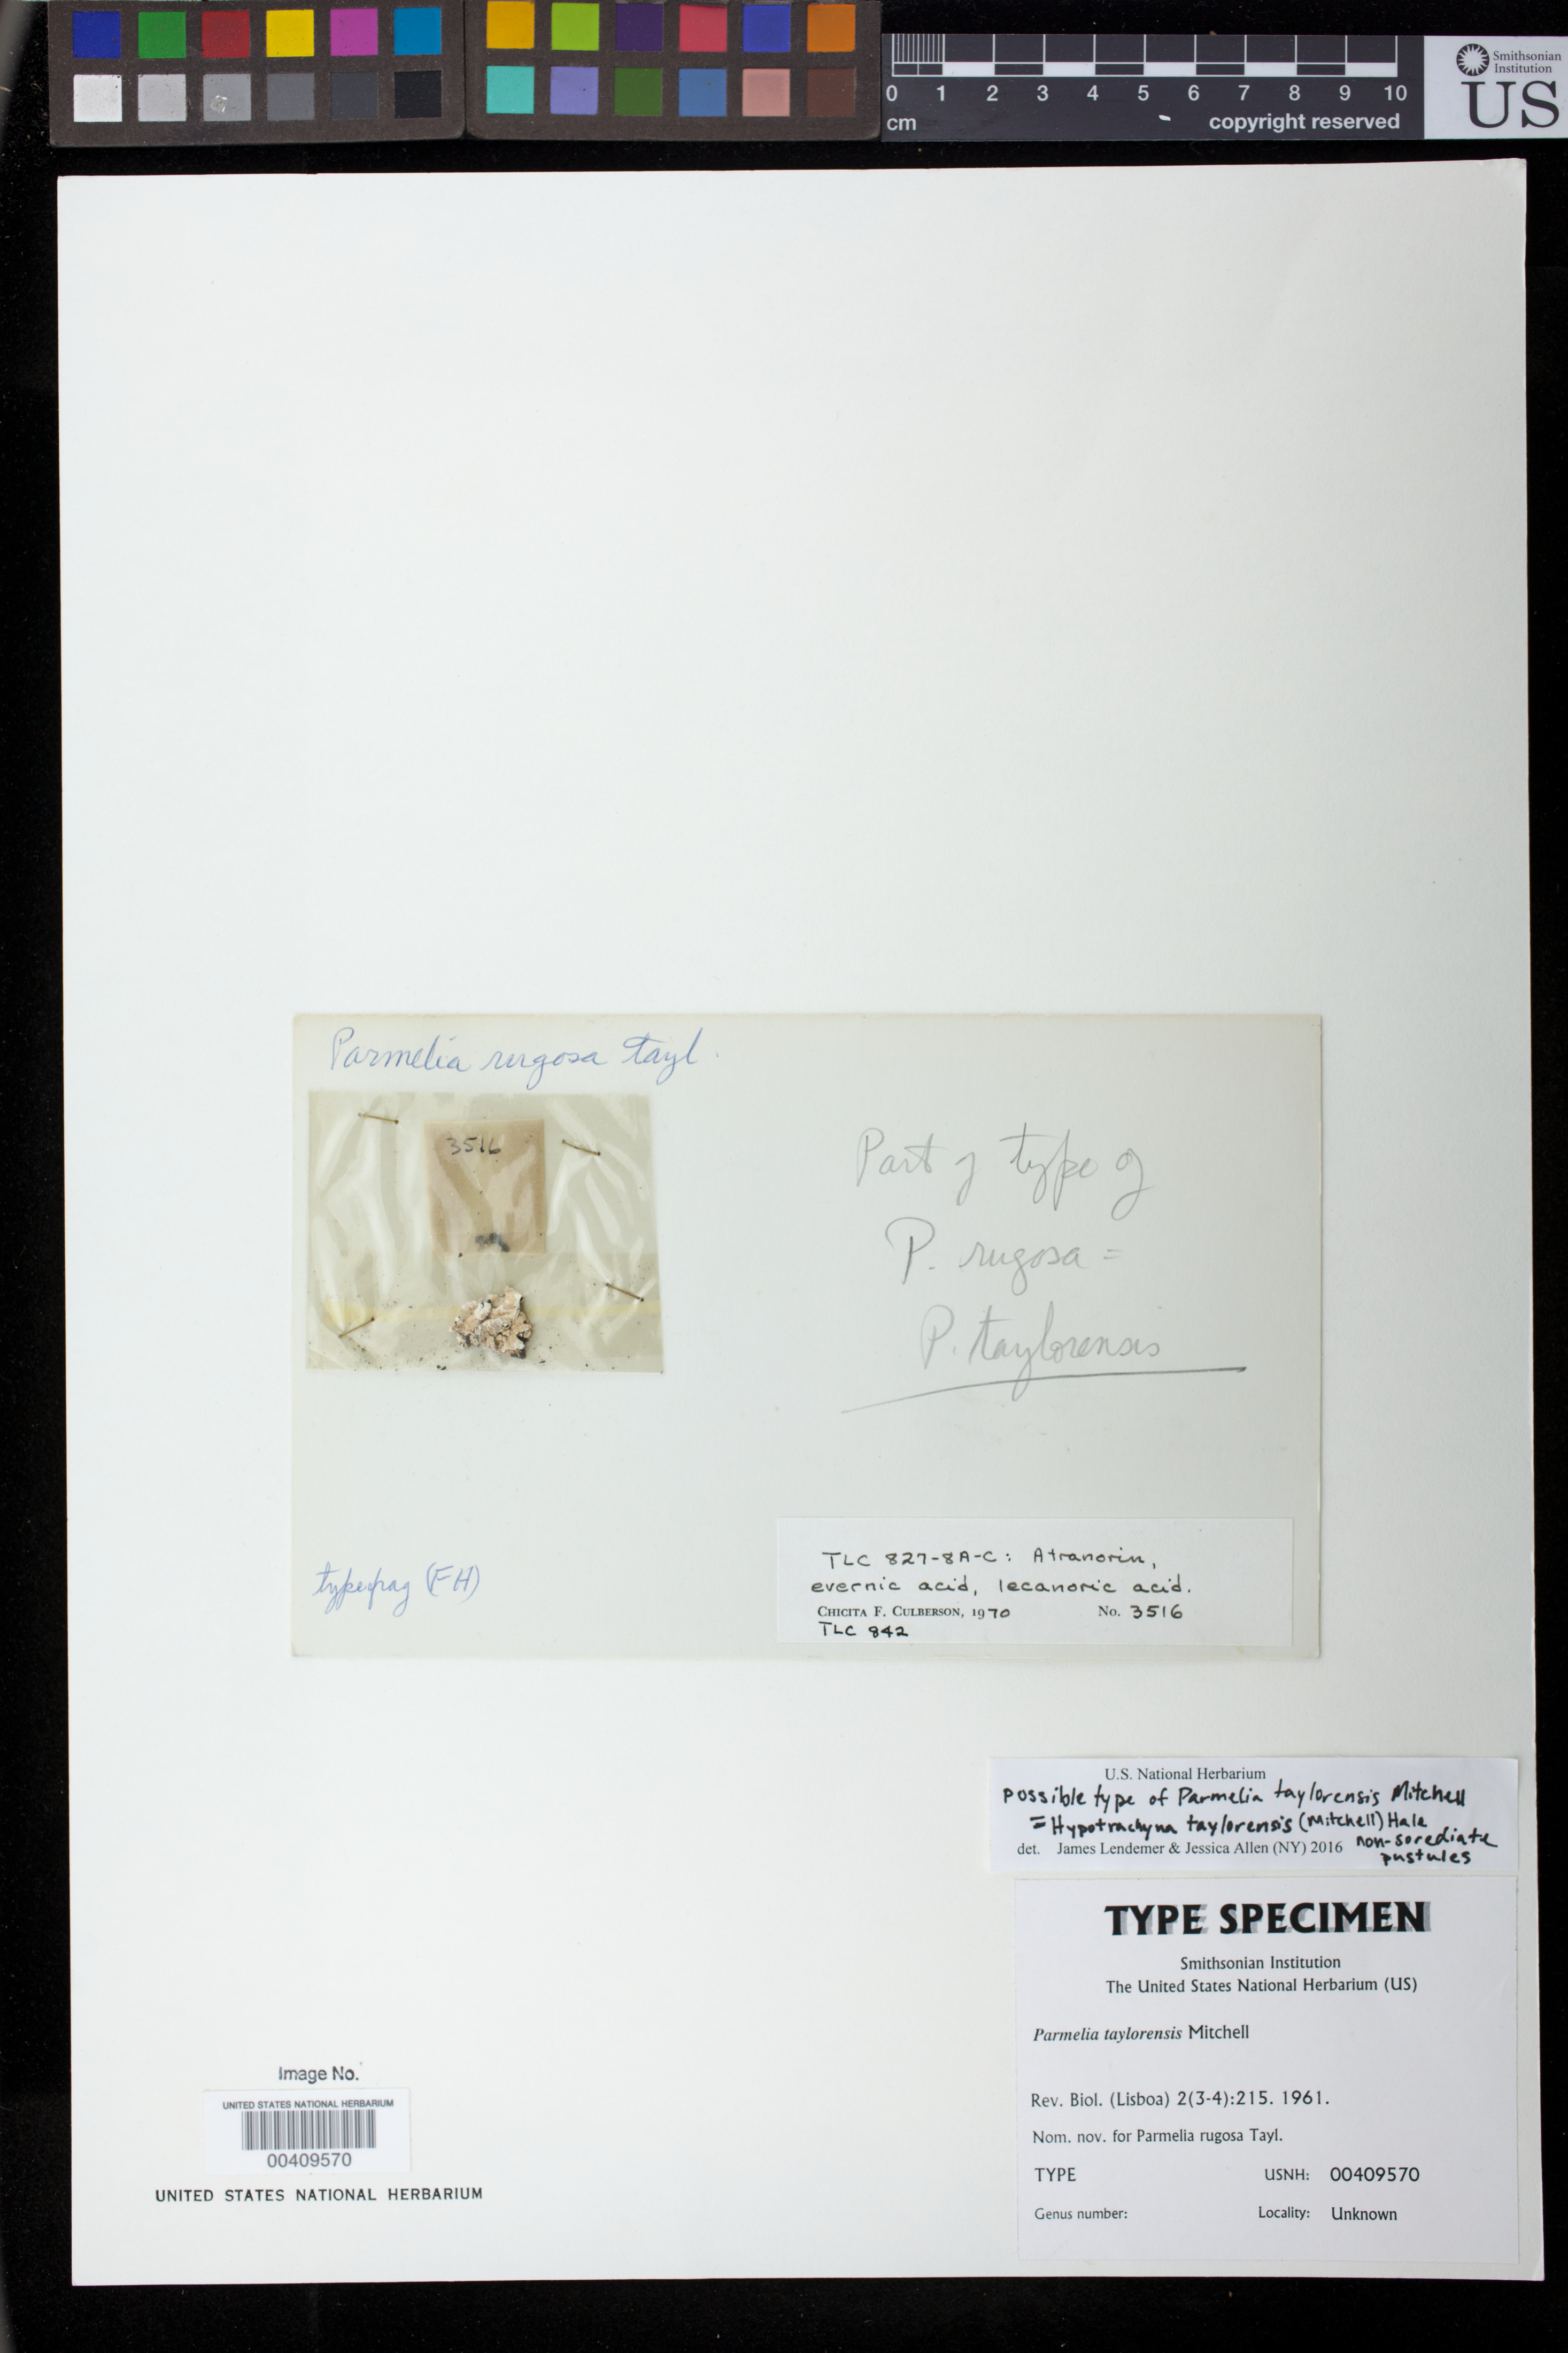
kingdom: Fungi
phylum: Ascomycota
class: Lecanoromycetes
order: Lecanorales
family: Parmeliaceae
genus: Parmelia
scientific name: Parmelia rugosa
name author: T. Taylor in J. Mackay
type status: Possible Type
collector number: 3516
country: Ireland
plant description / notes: Fragmentary material of type collection ex herb. FH, without collection data. Protologue, "... on the banks of Blackwater River, County of Kerry"